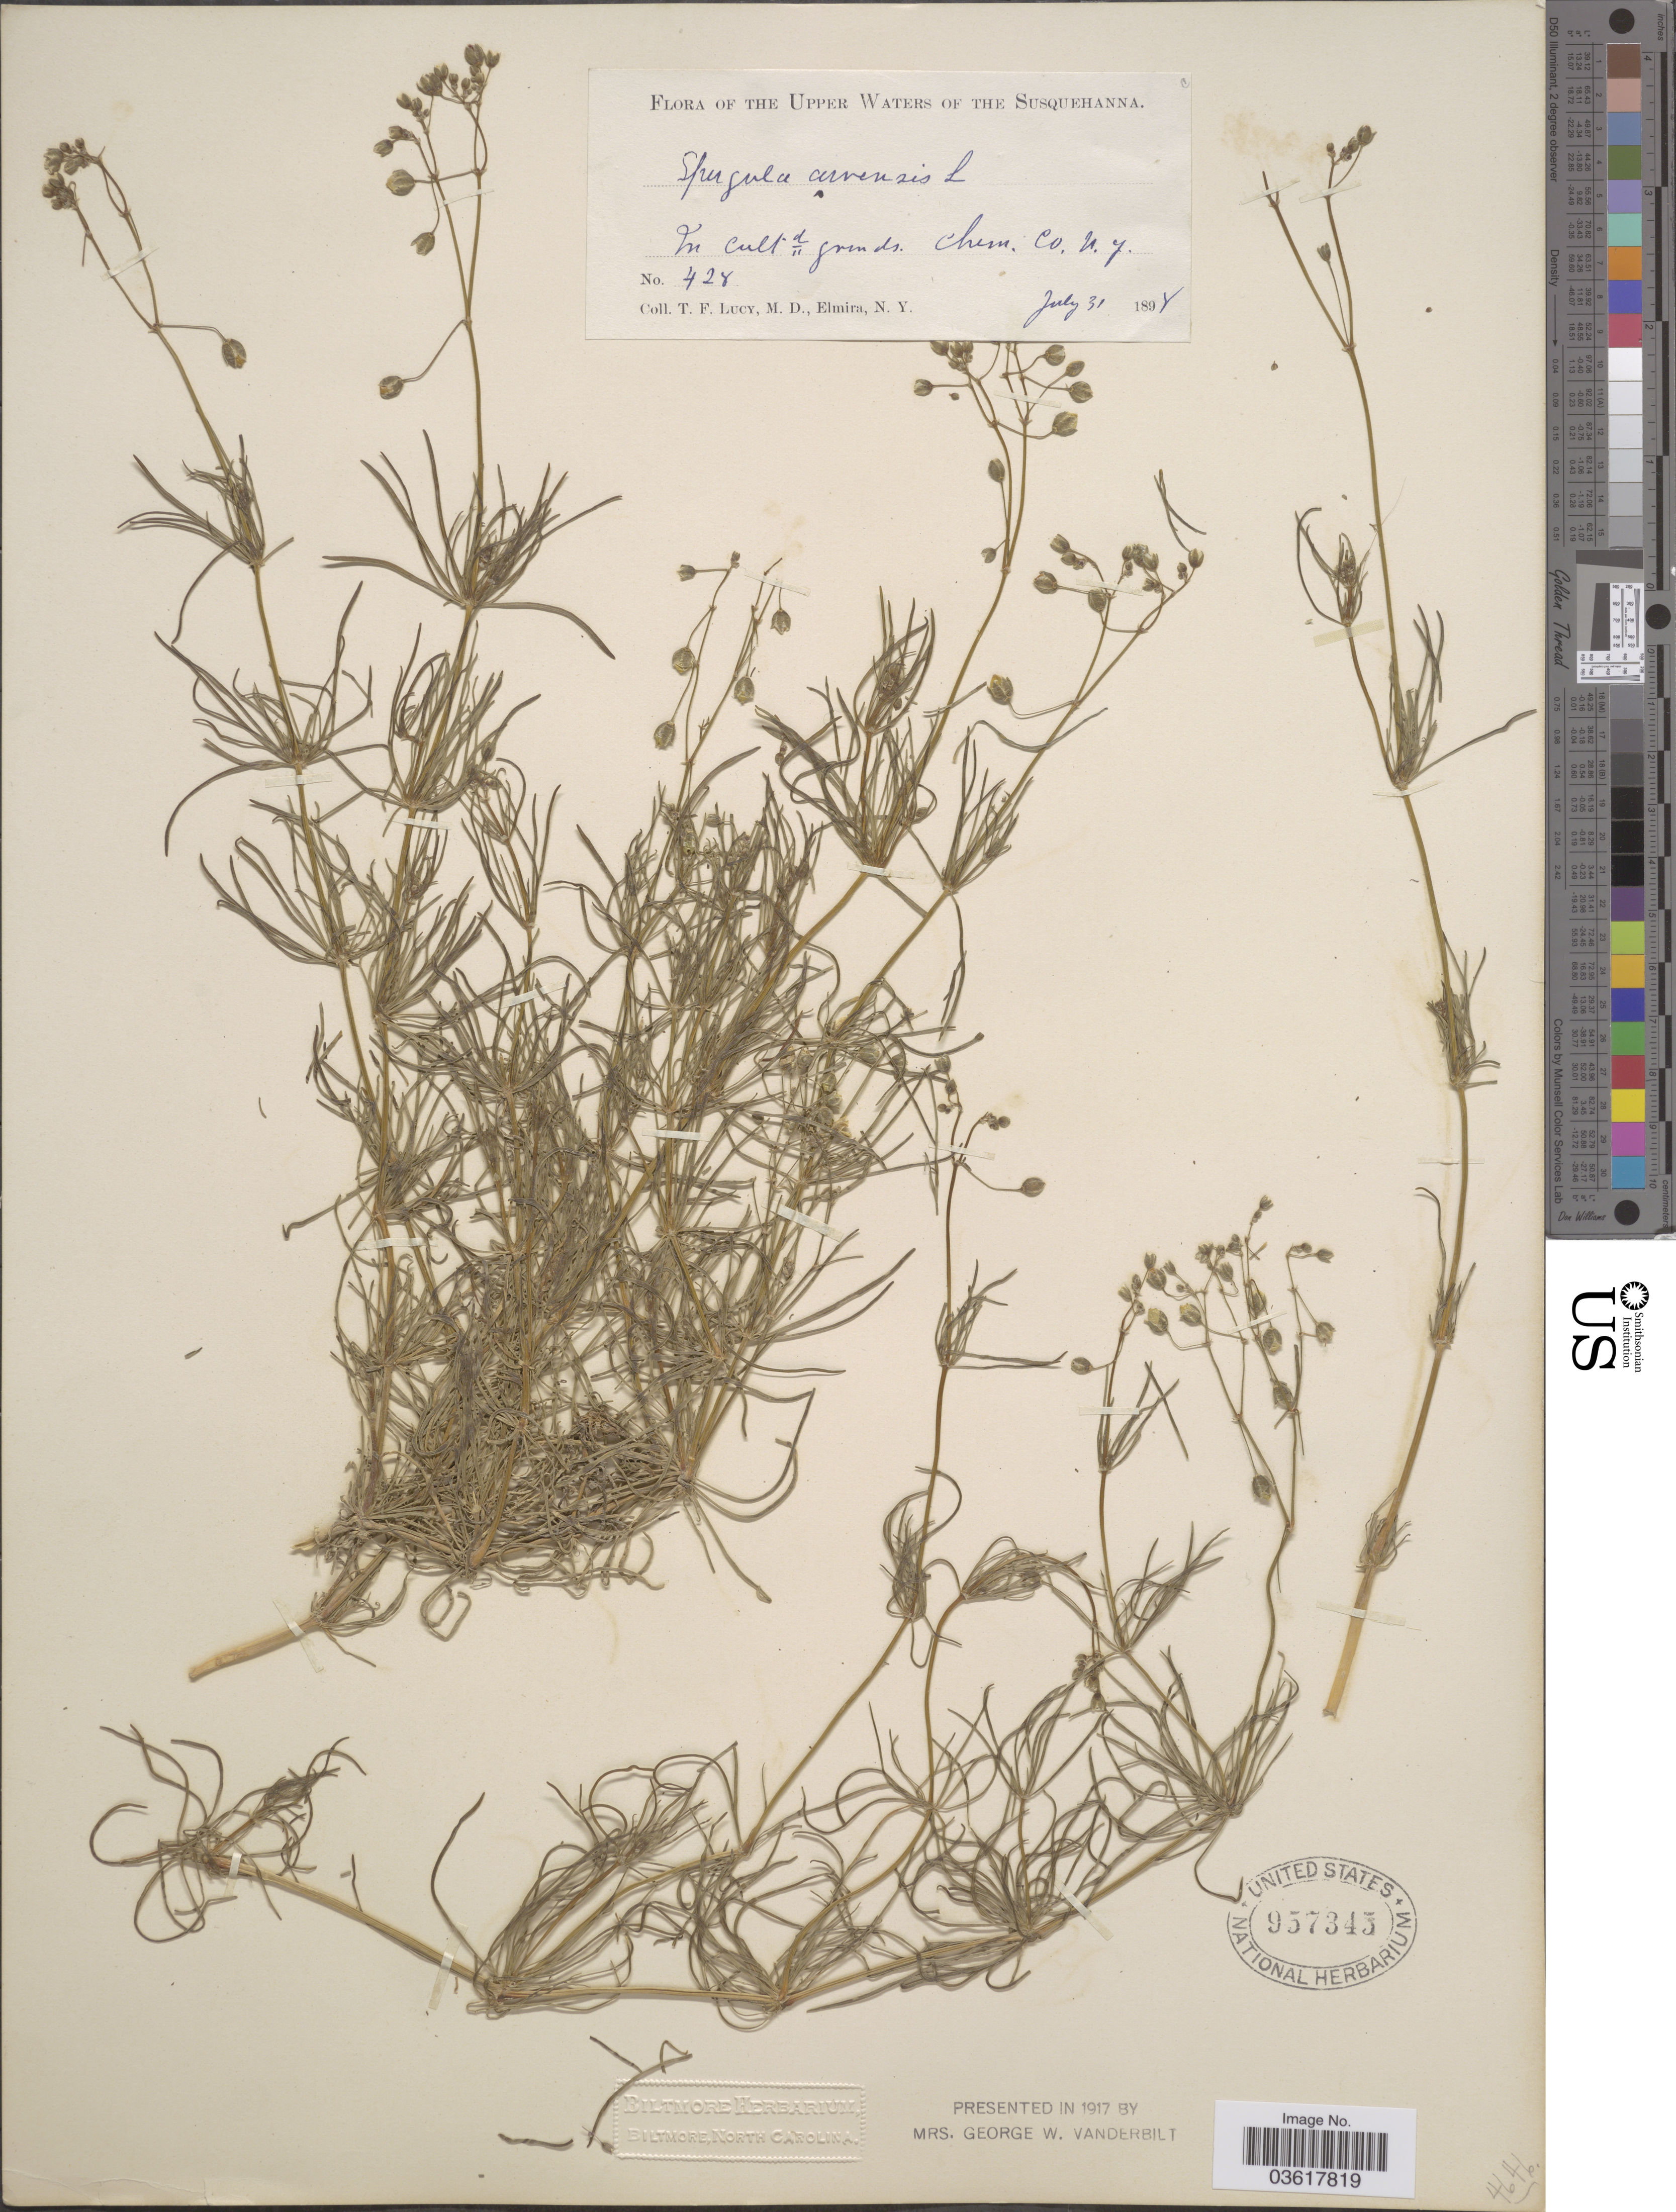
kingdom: Plantae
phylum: Tracheophyta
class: Magnoliopsida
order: Caryophyllales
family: Caryophyllaceae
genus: Spergula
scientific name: Spergula arvensis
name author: L.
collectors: T. Lucy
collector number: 428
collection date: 1898-07-31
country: United States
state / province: New York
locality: The Upper Waters of Susquehanna. In cultd grounds. Chem. Co. N. Y.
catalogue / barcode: US 957345